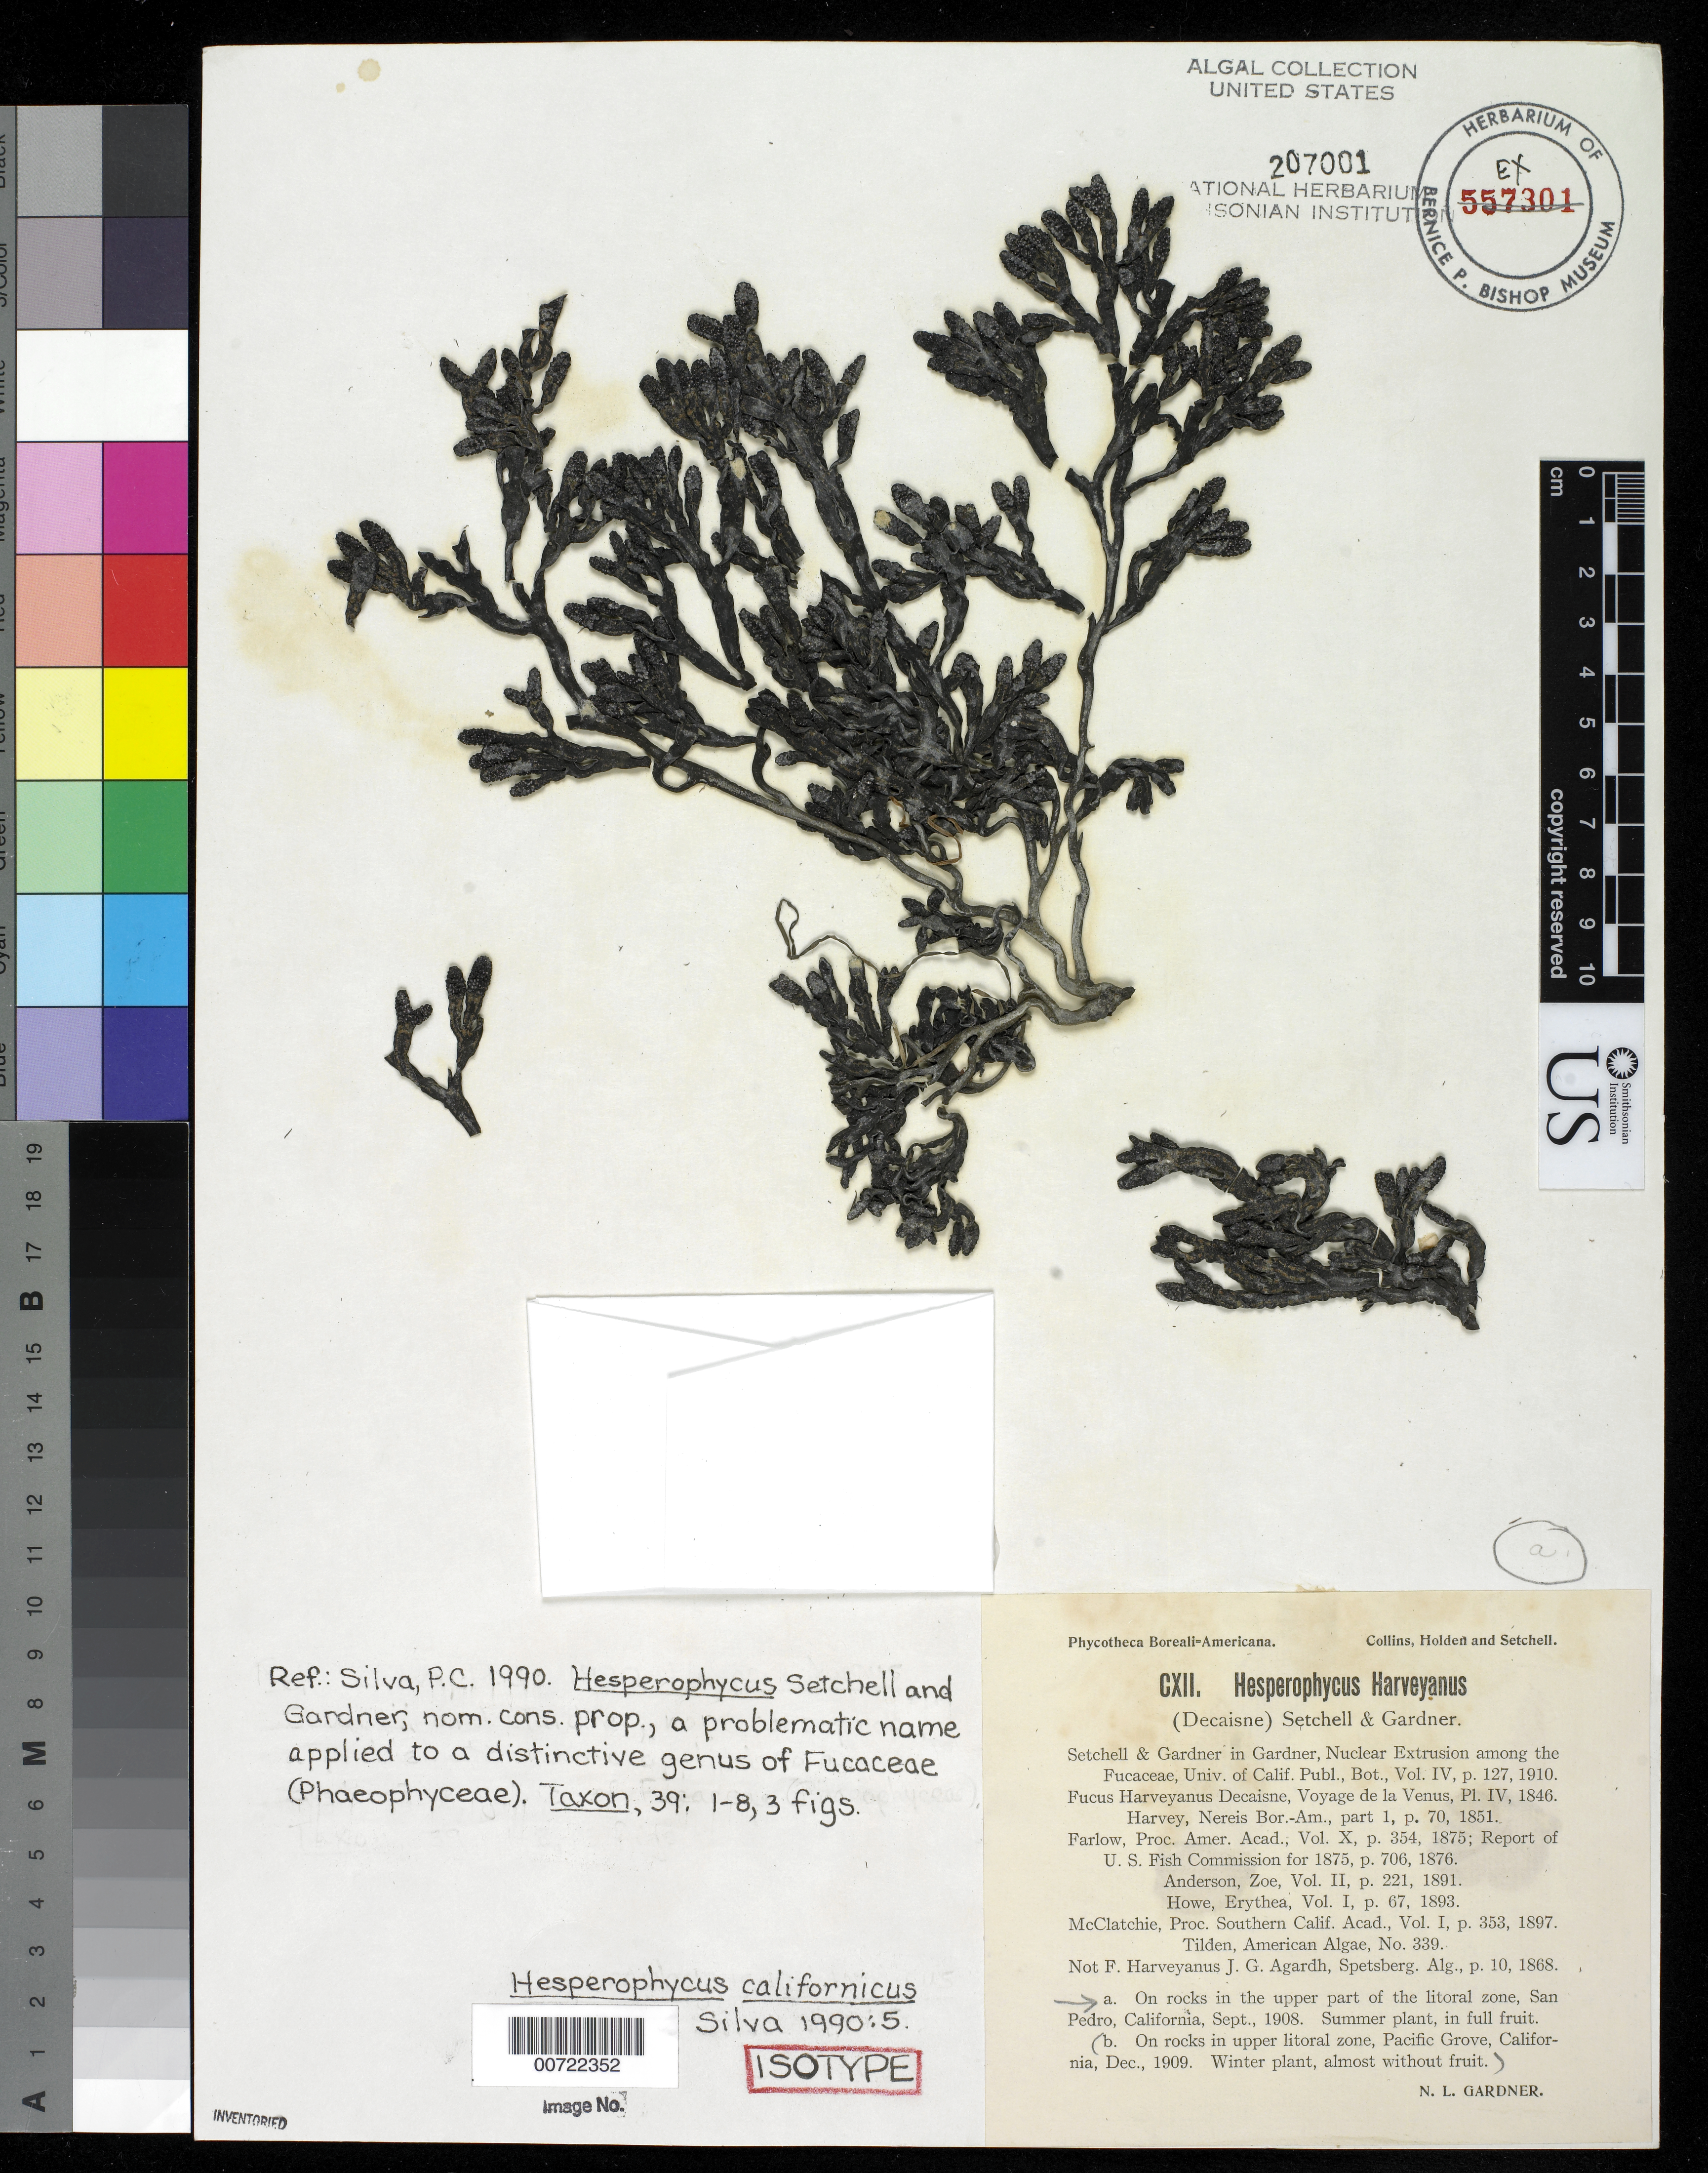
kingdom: Chromista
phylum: Ochrophyta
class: Phaeophyceae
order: Fucales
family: Fucaceae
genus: Hesperophycus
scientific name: Hesperophycus californicus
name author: P.C. Silva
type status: Isotype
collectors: N. Gardner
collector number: PB-A CXIIa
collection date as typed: Sep 1908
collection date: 1908-09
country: United States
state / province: California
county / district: Los Angeles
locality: San Pedro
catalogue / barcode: US 207001